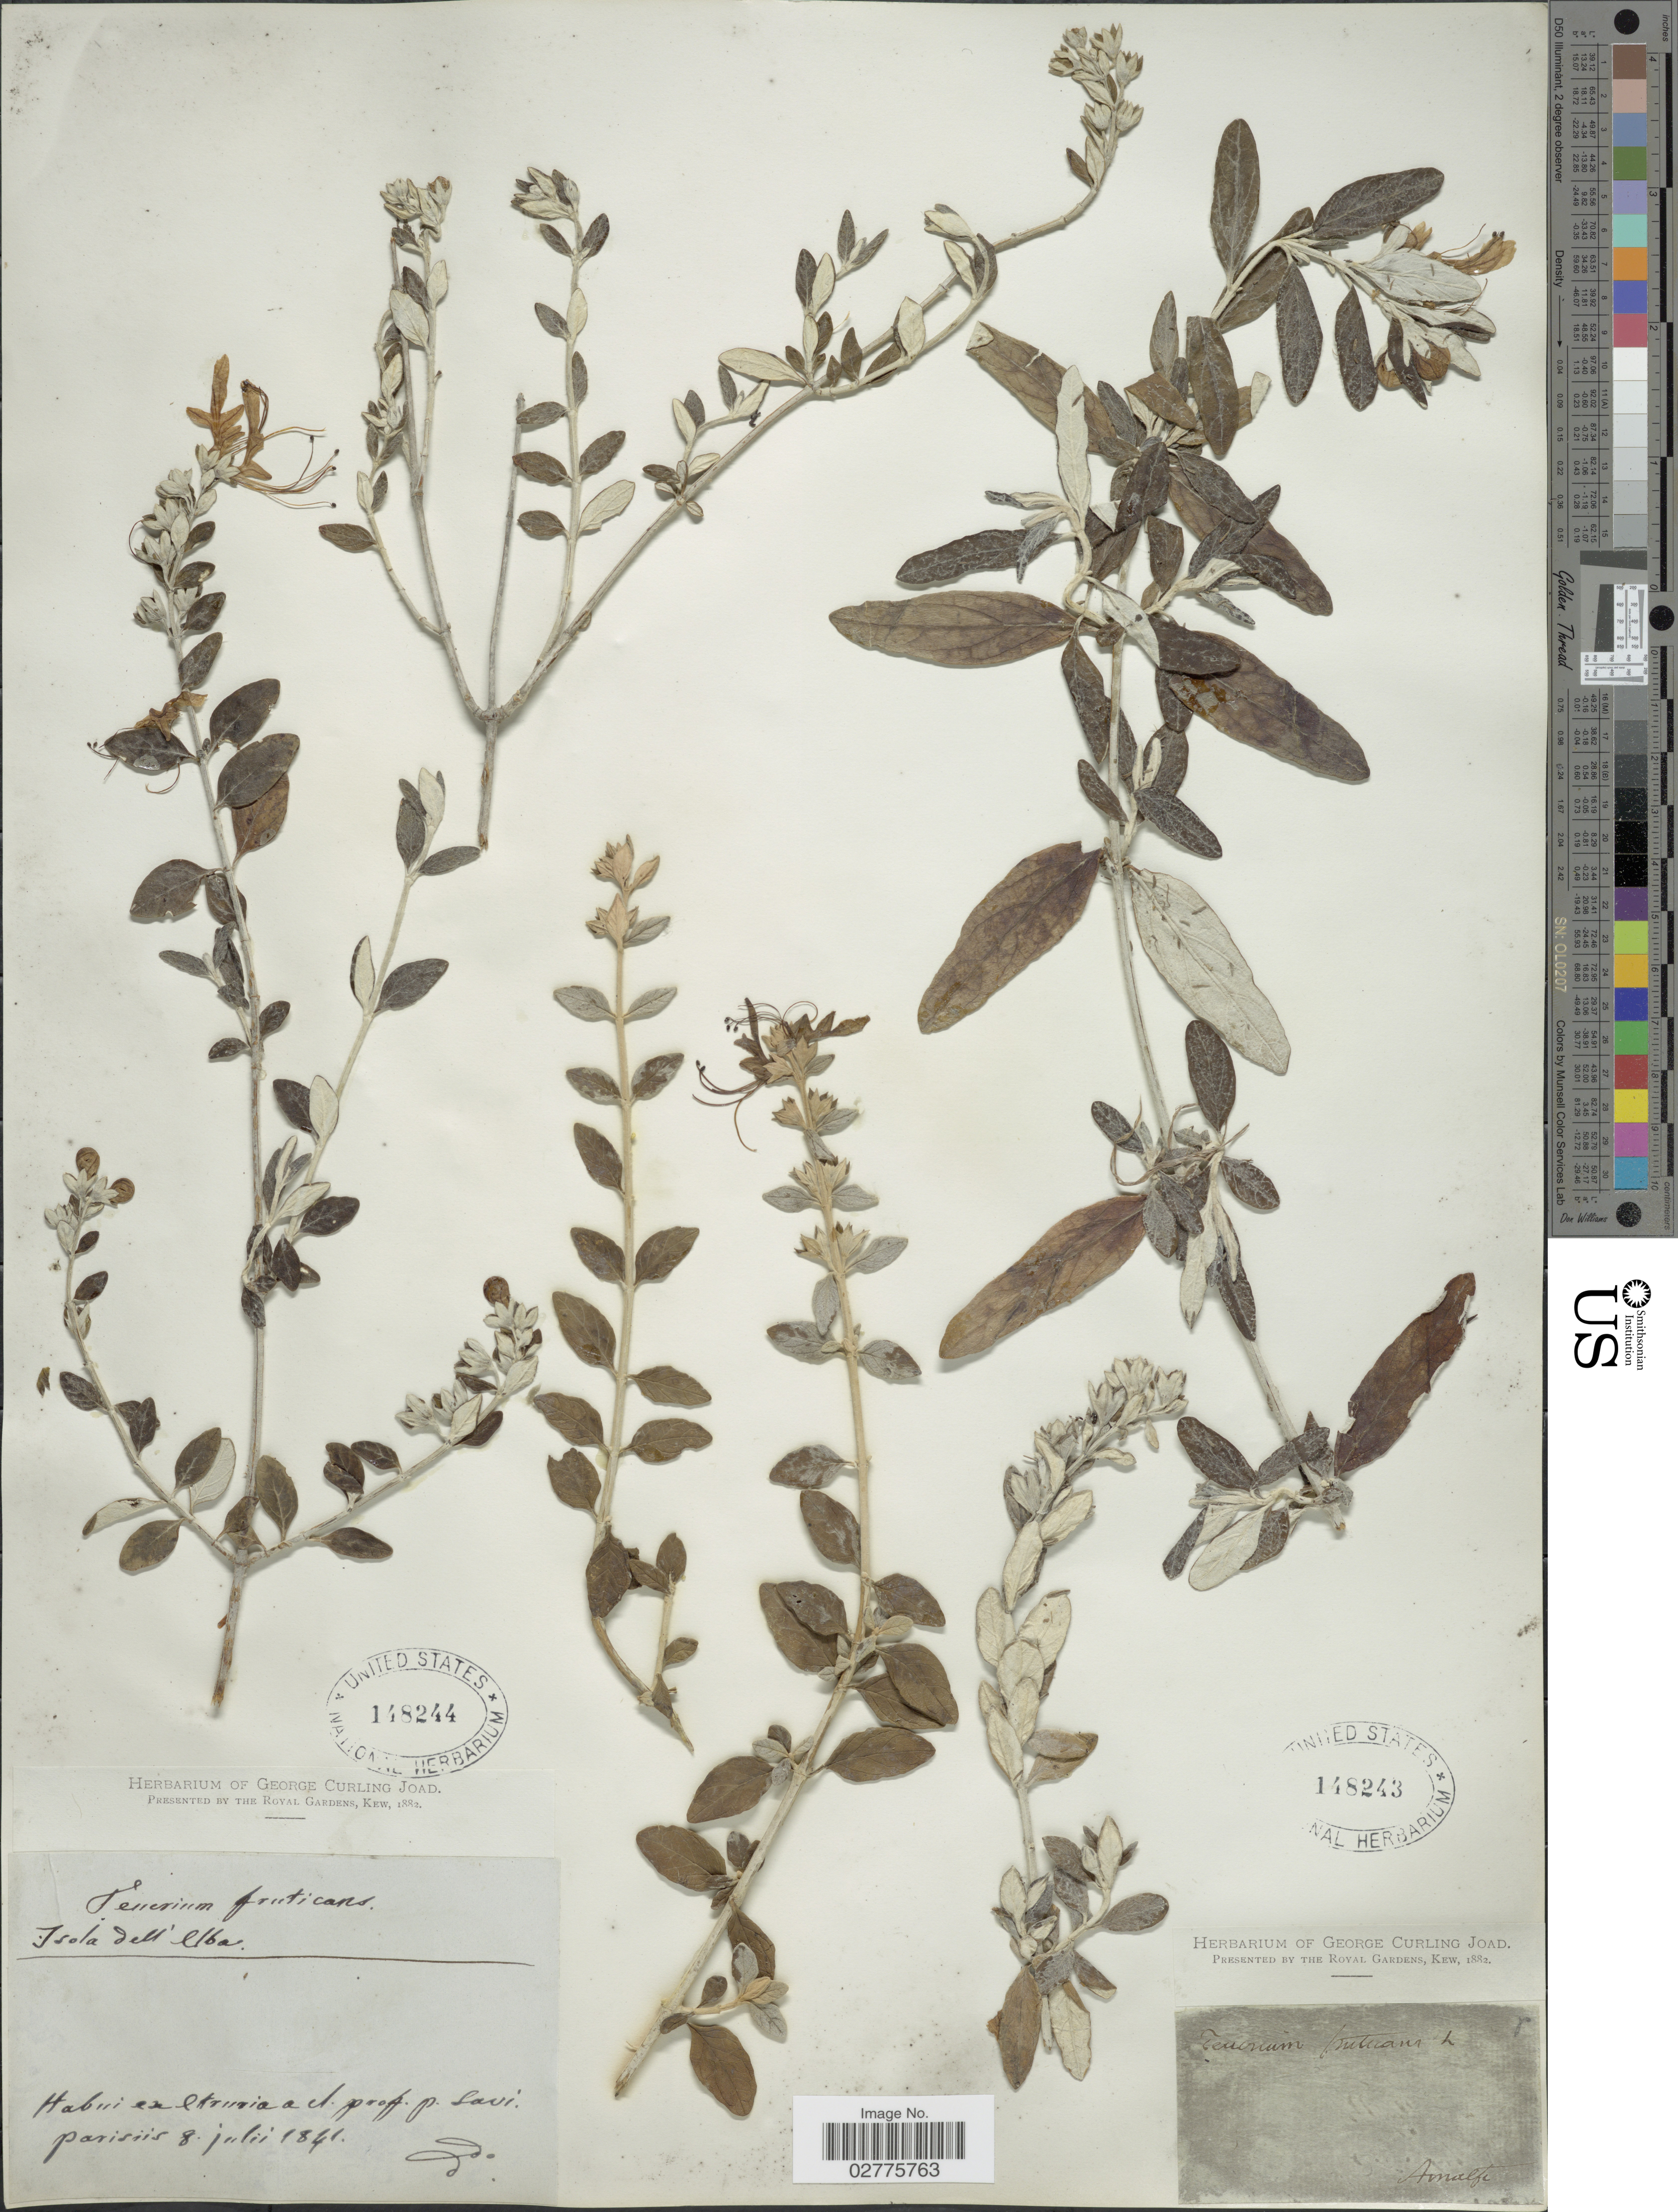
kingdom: Plantae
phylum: Tracheophyta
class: Magnoliopsida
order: Lamiales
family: Lamiaceae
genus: Teucrium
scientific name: Teucrium fruticans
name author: L.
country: Italy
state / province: Tuscany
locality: Isola dell' Elba. Amalfi.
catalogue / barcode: US 148243-2